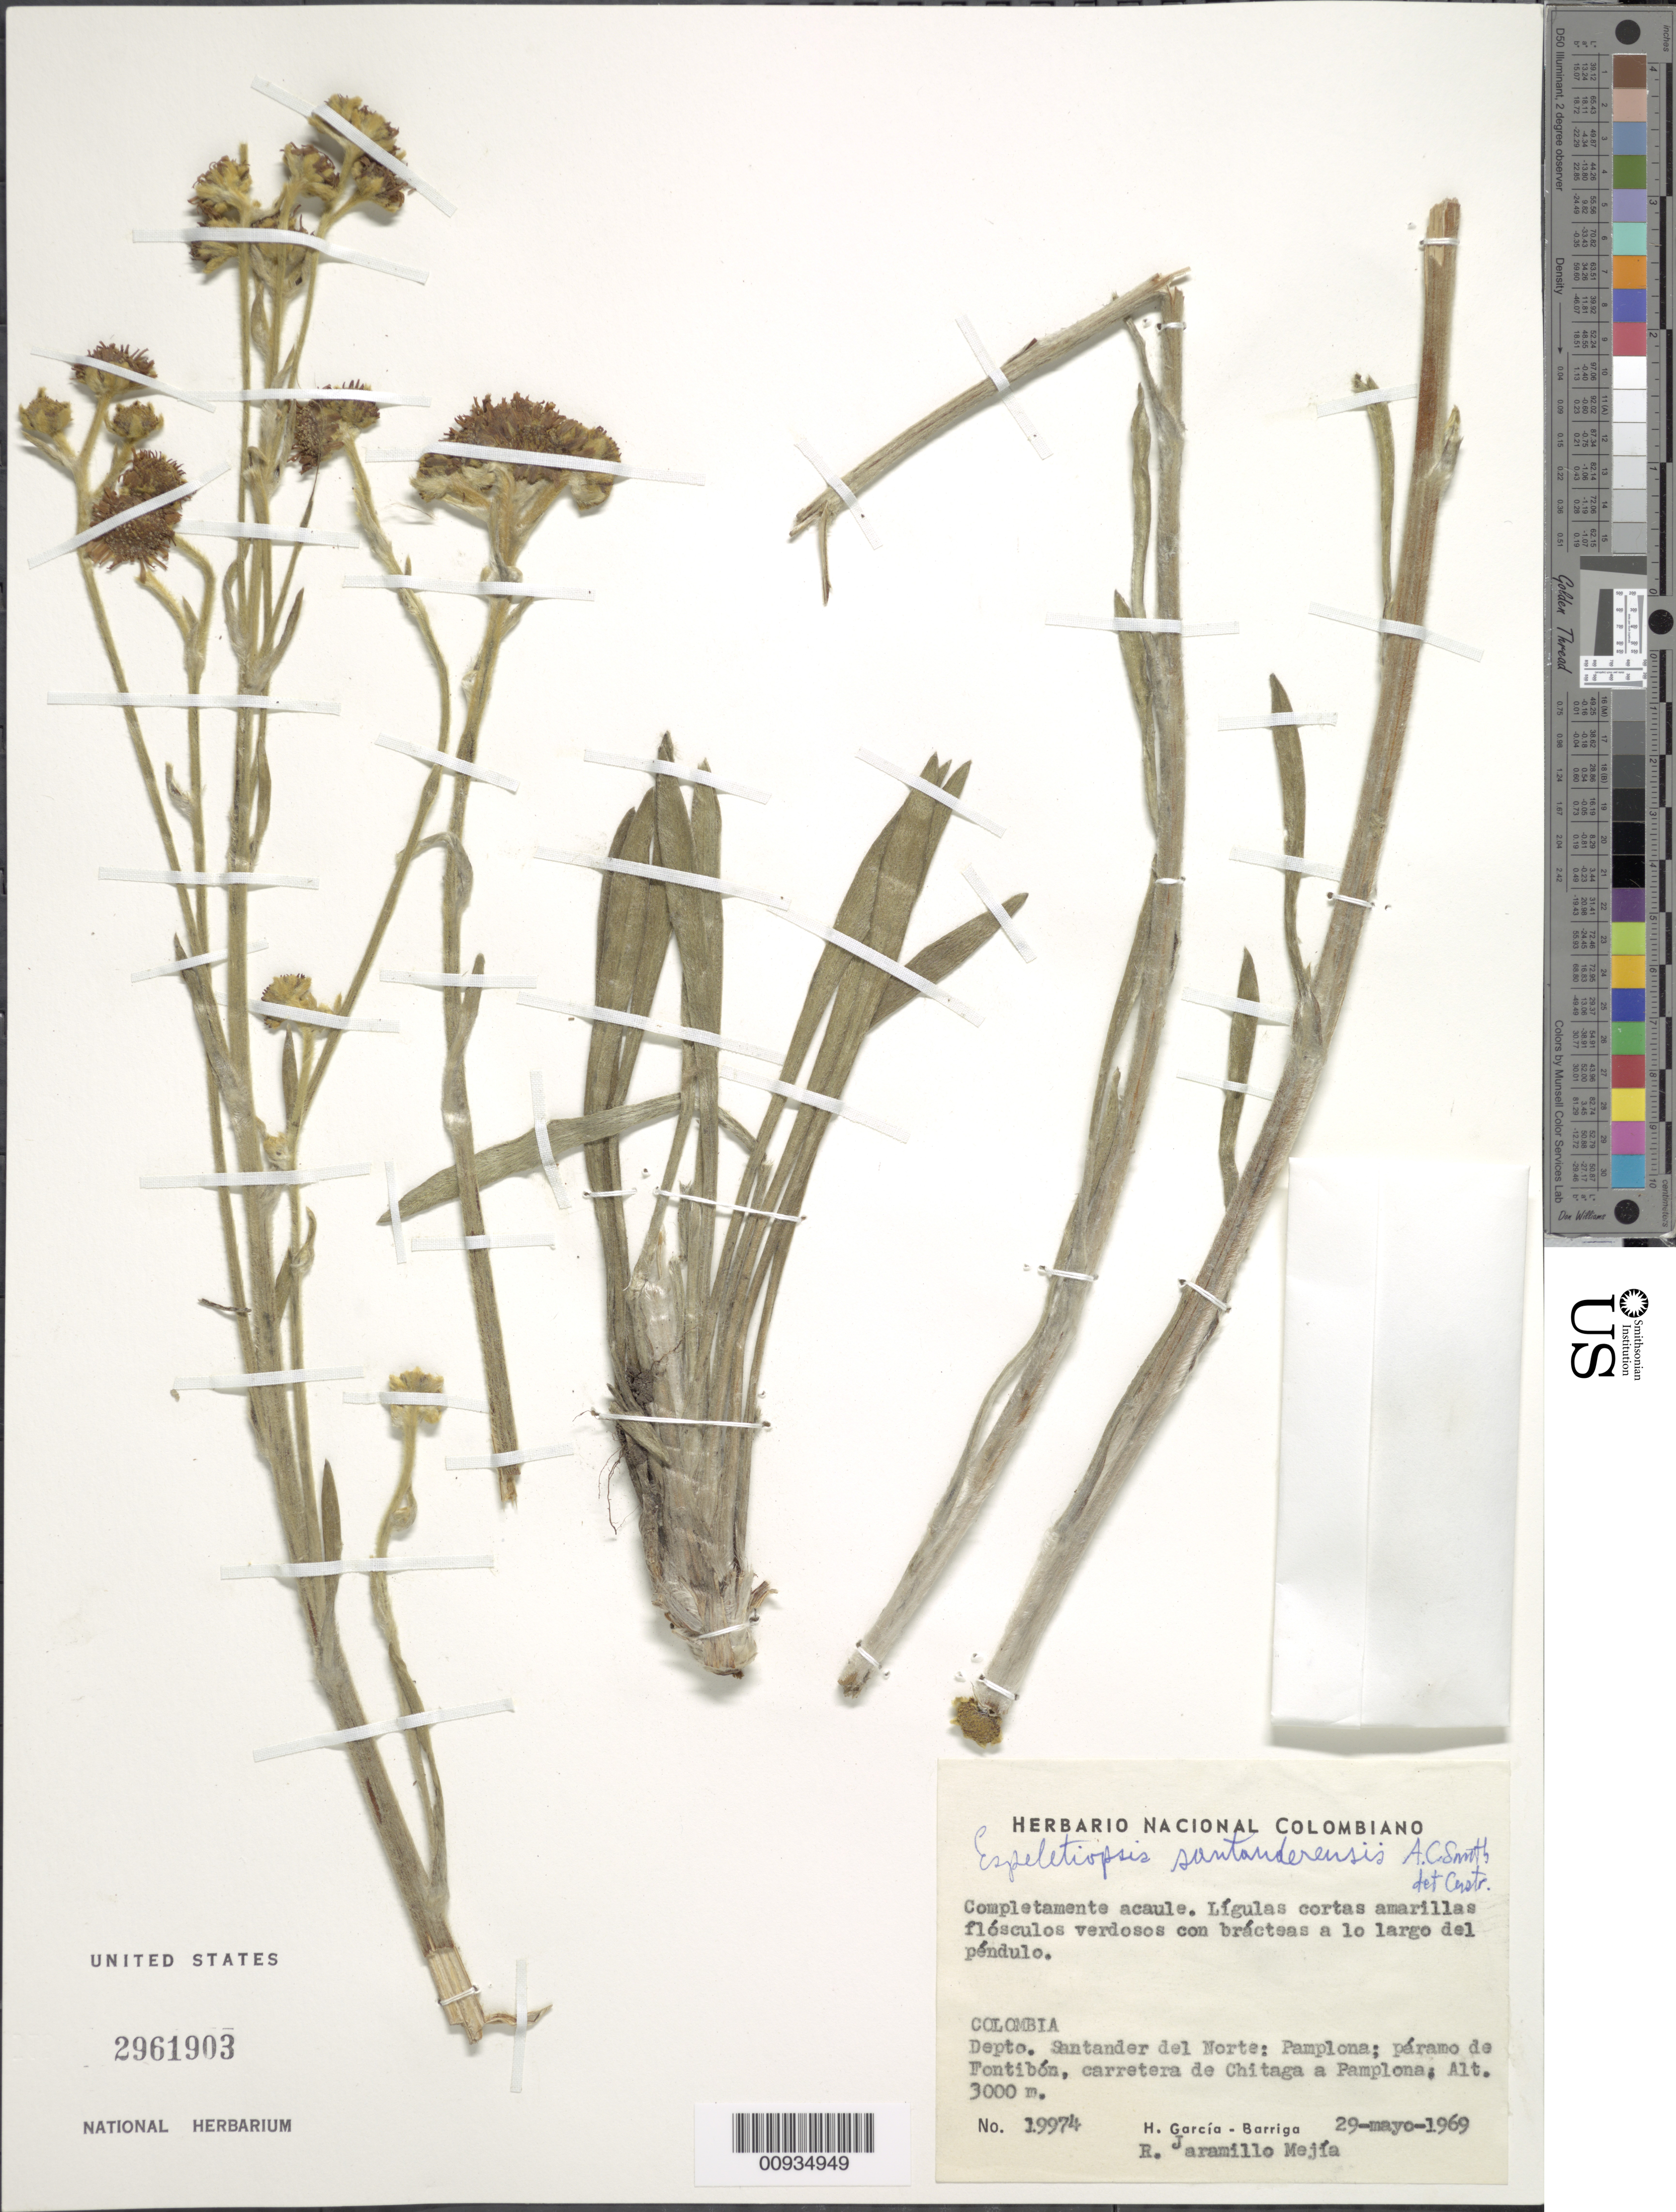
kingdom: Plantae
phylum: Tracheophyta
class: Magnoliopsida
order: Asterales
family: Asteraceae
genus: Espeletiopsis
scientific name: Espeletiopsis santanderensis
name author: (A.C. Sm.) Cuatrec.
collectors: H. García Barriga & R. Jaramillo M.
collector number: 19974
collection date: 1969-05-20/1969-05-29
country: Colombia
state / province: Norte de Santander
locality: Pamplona, páramo de Fontibón, carretera de Chitagá a Pamplona.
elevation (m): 3000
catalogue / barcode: US 2961903